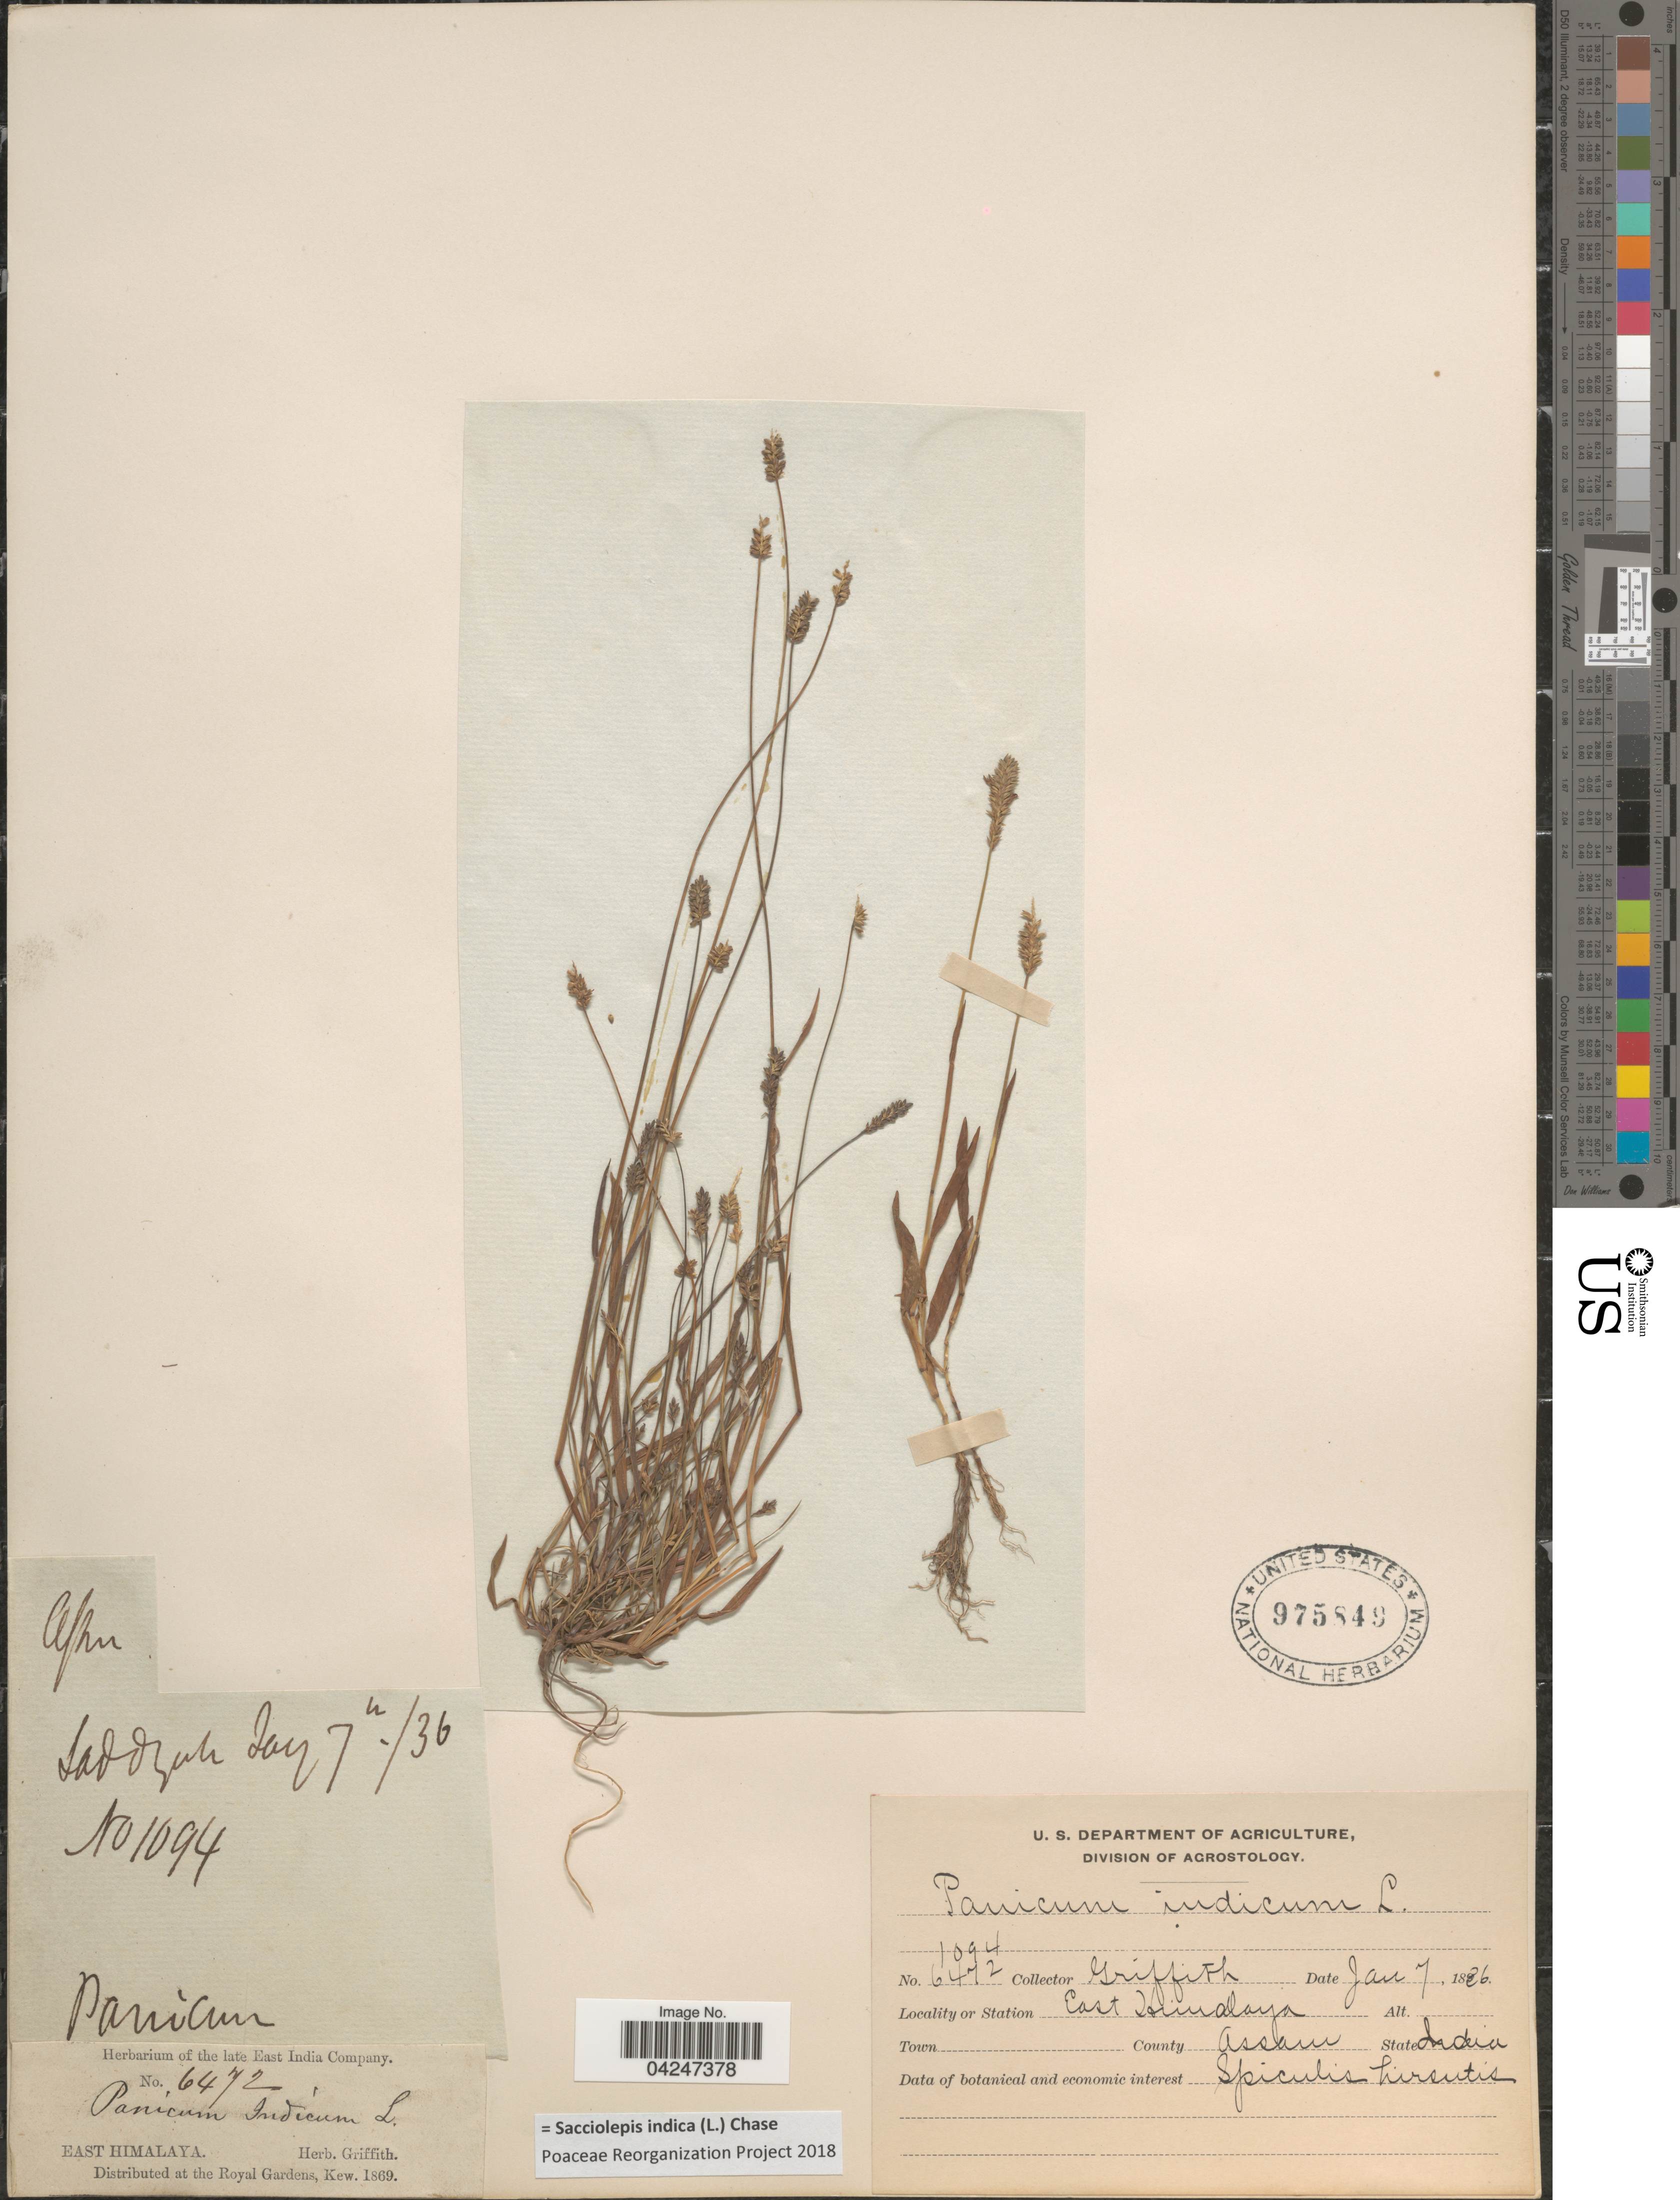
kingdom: Plantae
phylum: Tracheophyta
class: Liliopsida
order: Poales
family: Poaceae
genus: Sacciolepis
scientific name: Sacciolepis indica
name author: (L.) Chase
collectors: ex herb. Griffith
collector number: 1094/6472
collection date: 1896-01-07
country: India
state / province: Assam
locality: East Himalaya.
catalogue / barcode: US 975849